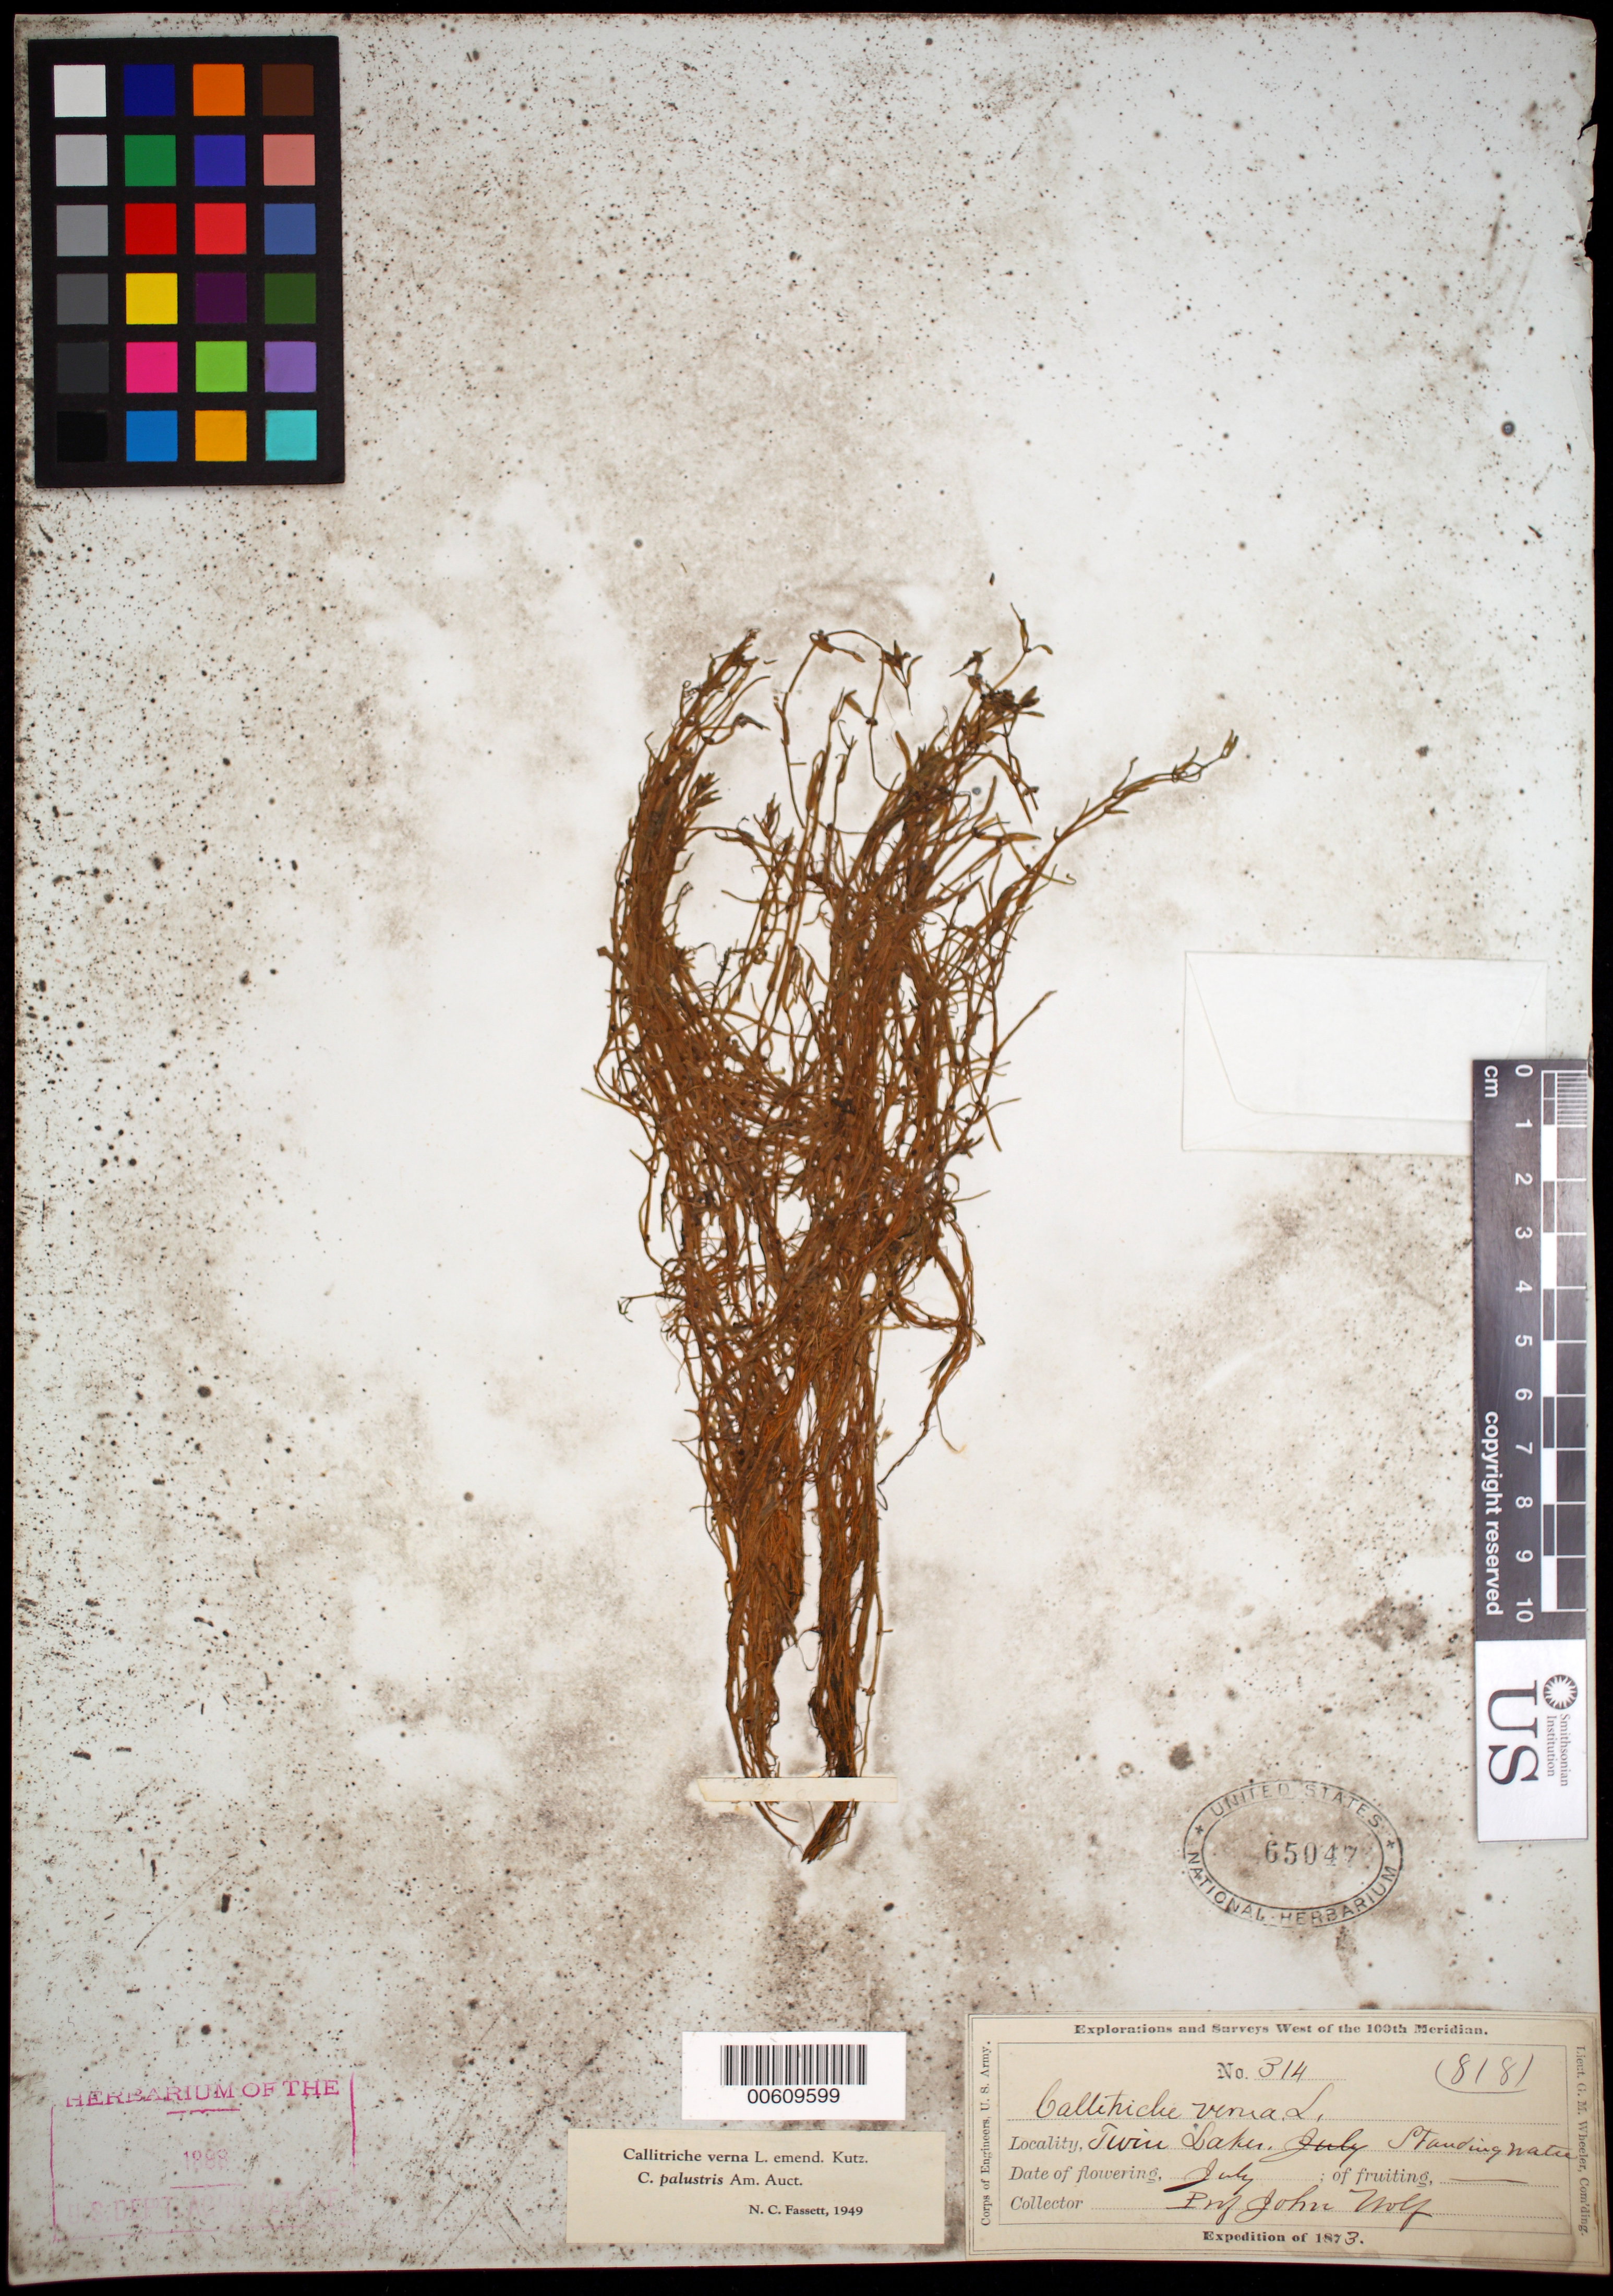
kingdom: Plantae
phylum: Tracheophyta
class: Magnoliopsida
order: Lamiales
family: Plantaginaceae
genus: Callitriche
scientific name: Callitriche verna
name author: L.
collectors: J. Wolf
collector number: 314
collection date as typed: Jul 1873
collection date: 1873-07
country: United States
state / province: Colorado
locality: Twin Lakes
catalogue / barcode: US 65047